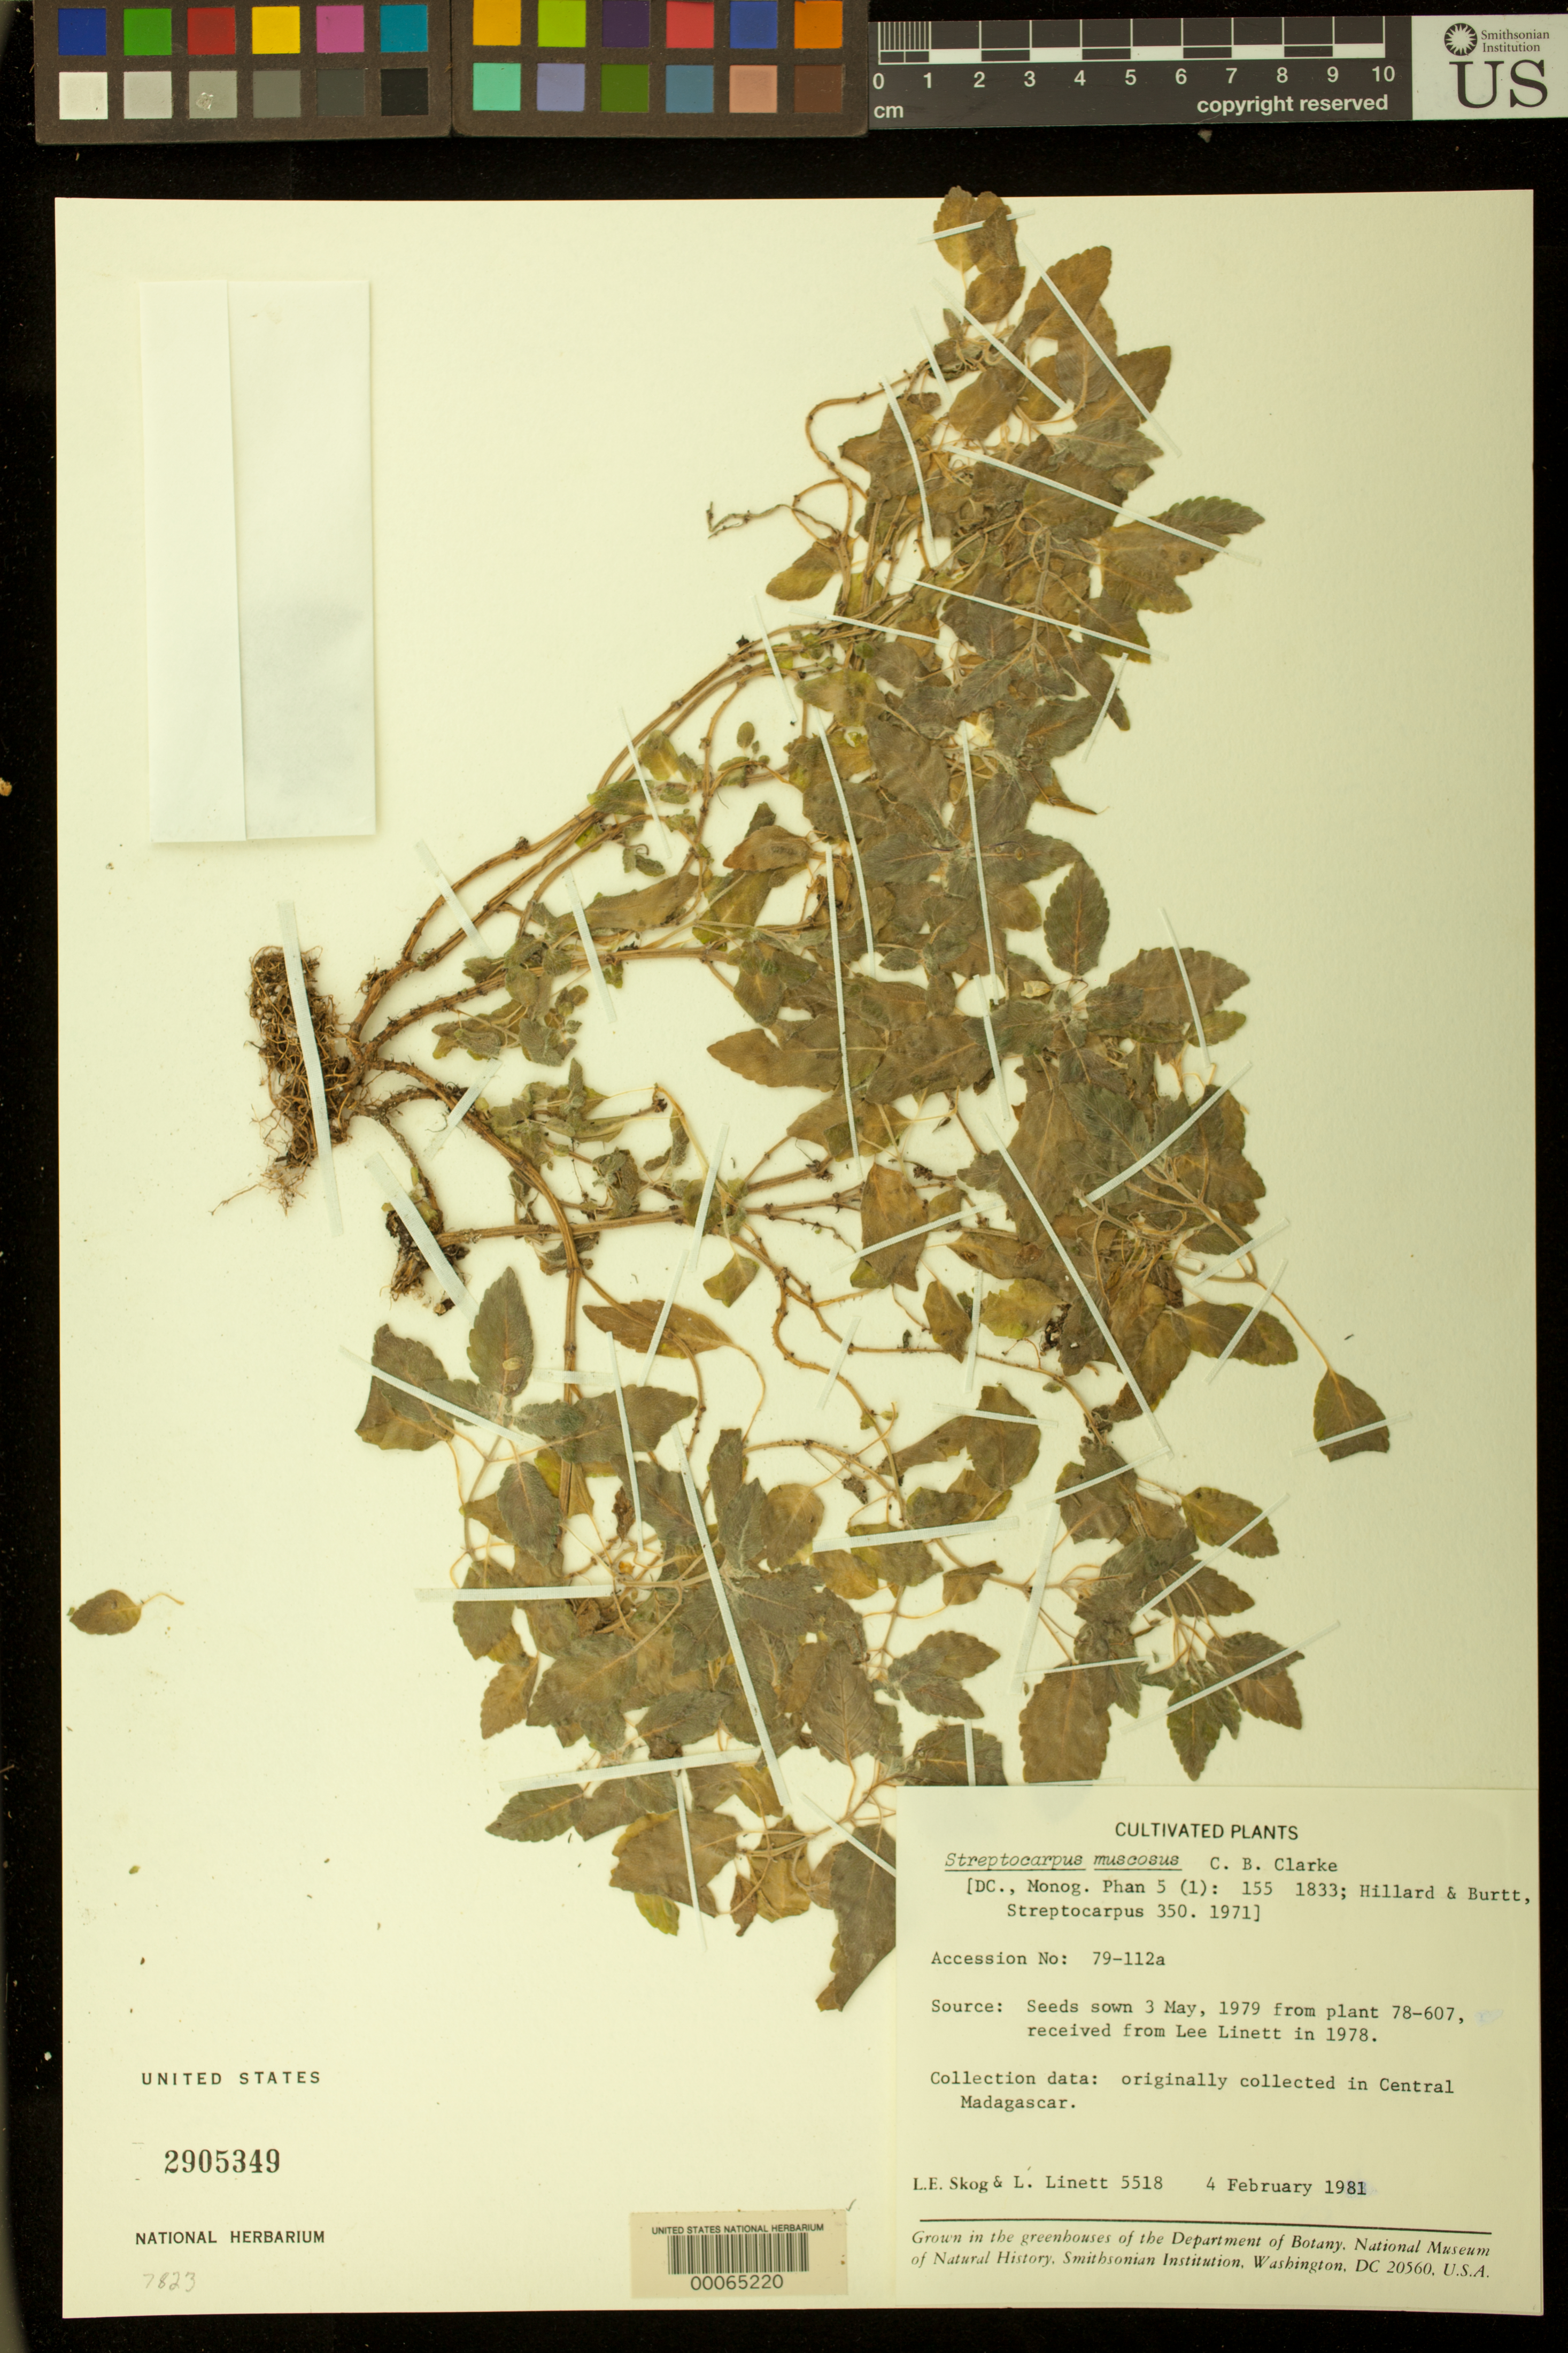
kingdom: Plantae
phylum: Tracheophyta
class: Magnoliopsida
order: Lamiales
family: Gesneriaceae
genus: Streptocarpus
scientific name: Streptocarpus muscosus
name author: C.B. Clarke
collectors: L. E. Skog & L. Linett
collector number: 5518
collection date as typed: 04 Feb 1981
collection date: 1981-02-04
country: Madagascar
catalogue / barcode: US 2905349